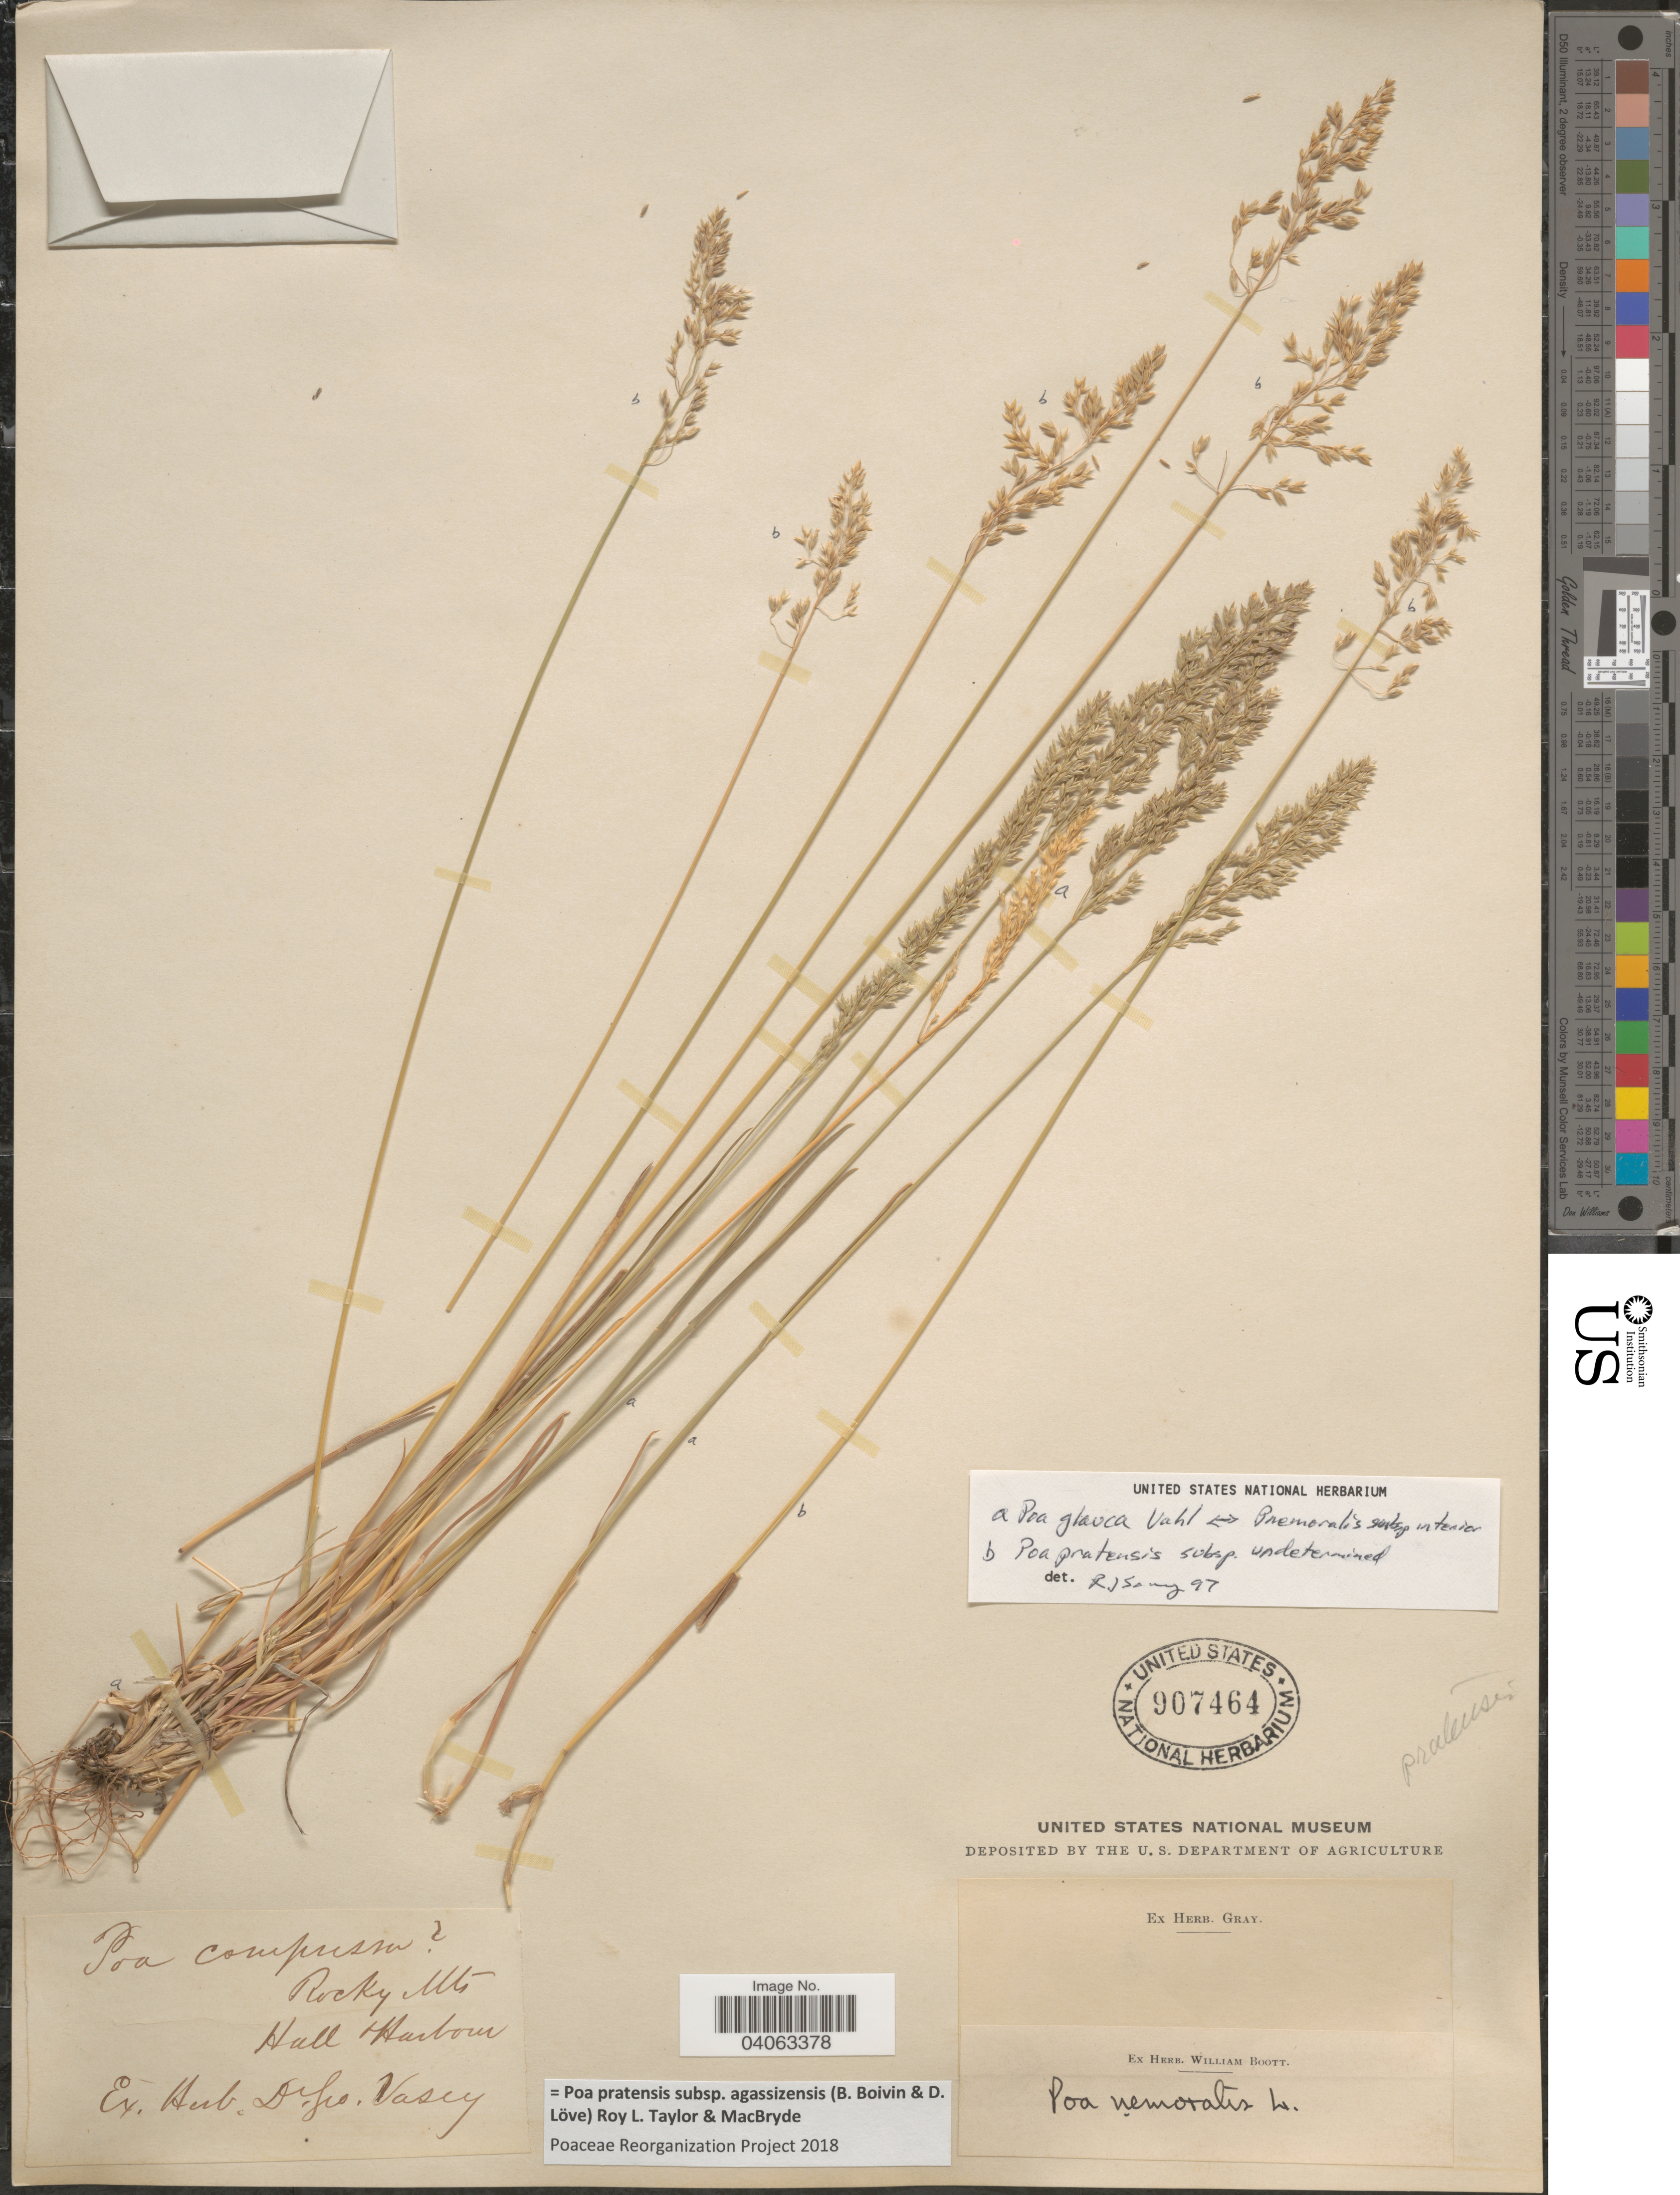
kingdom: Plantae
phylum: Tracheophyta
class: Liliopsida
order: Poales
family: Poaceae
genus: Poa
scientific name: Poa pratensis subsp. agassizensis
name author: (B. Boivin & D. Löve) Roy L. Taylor & MacBryde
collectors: -- Hall & Harbour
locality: Rocky Mts.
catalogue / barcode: US 907464